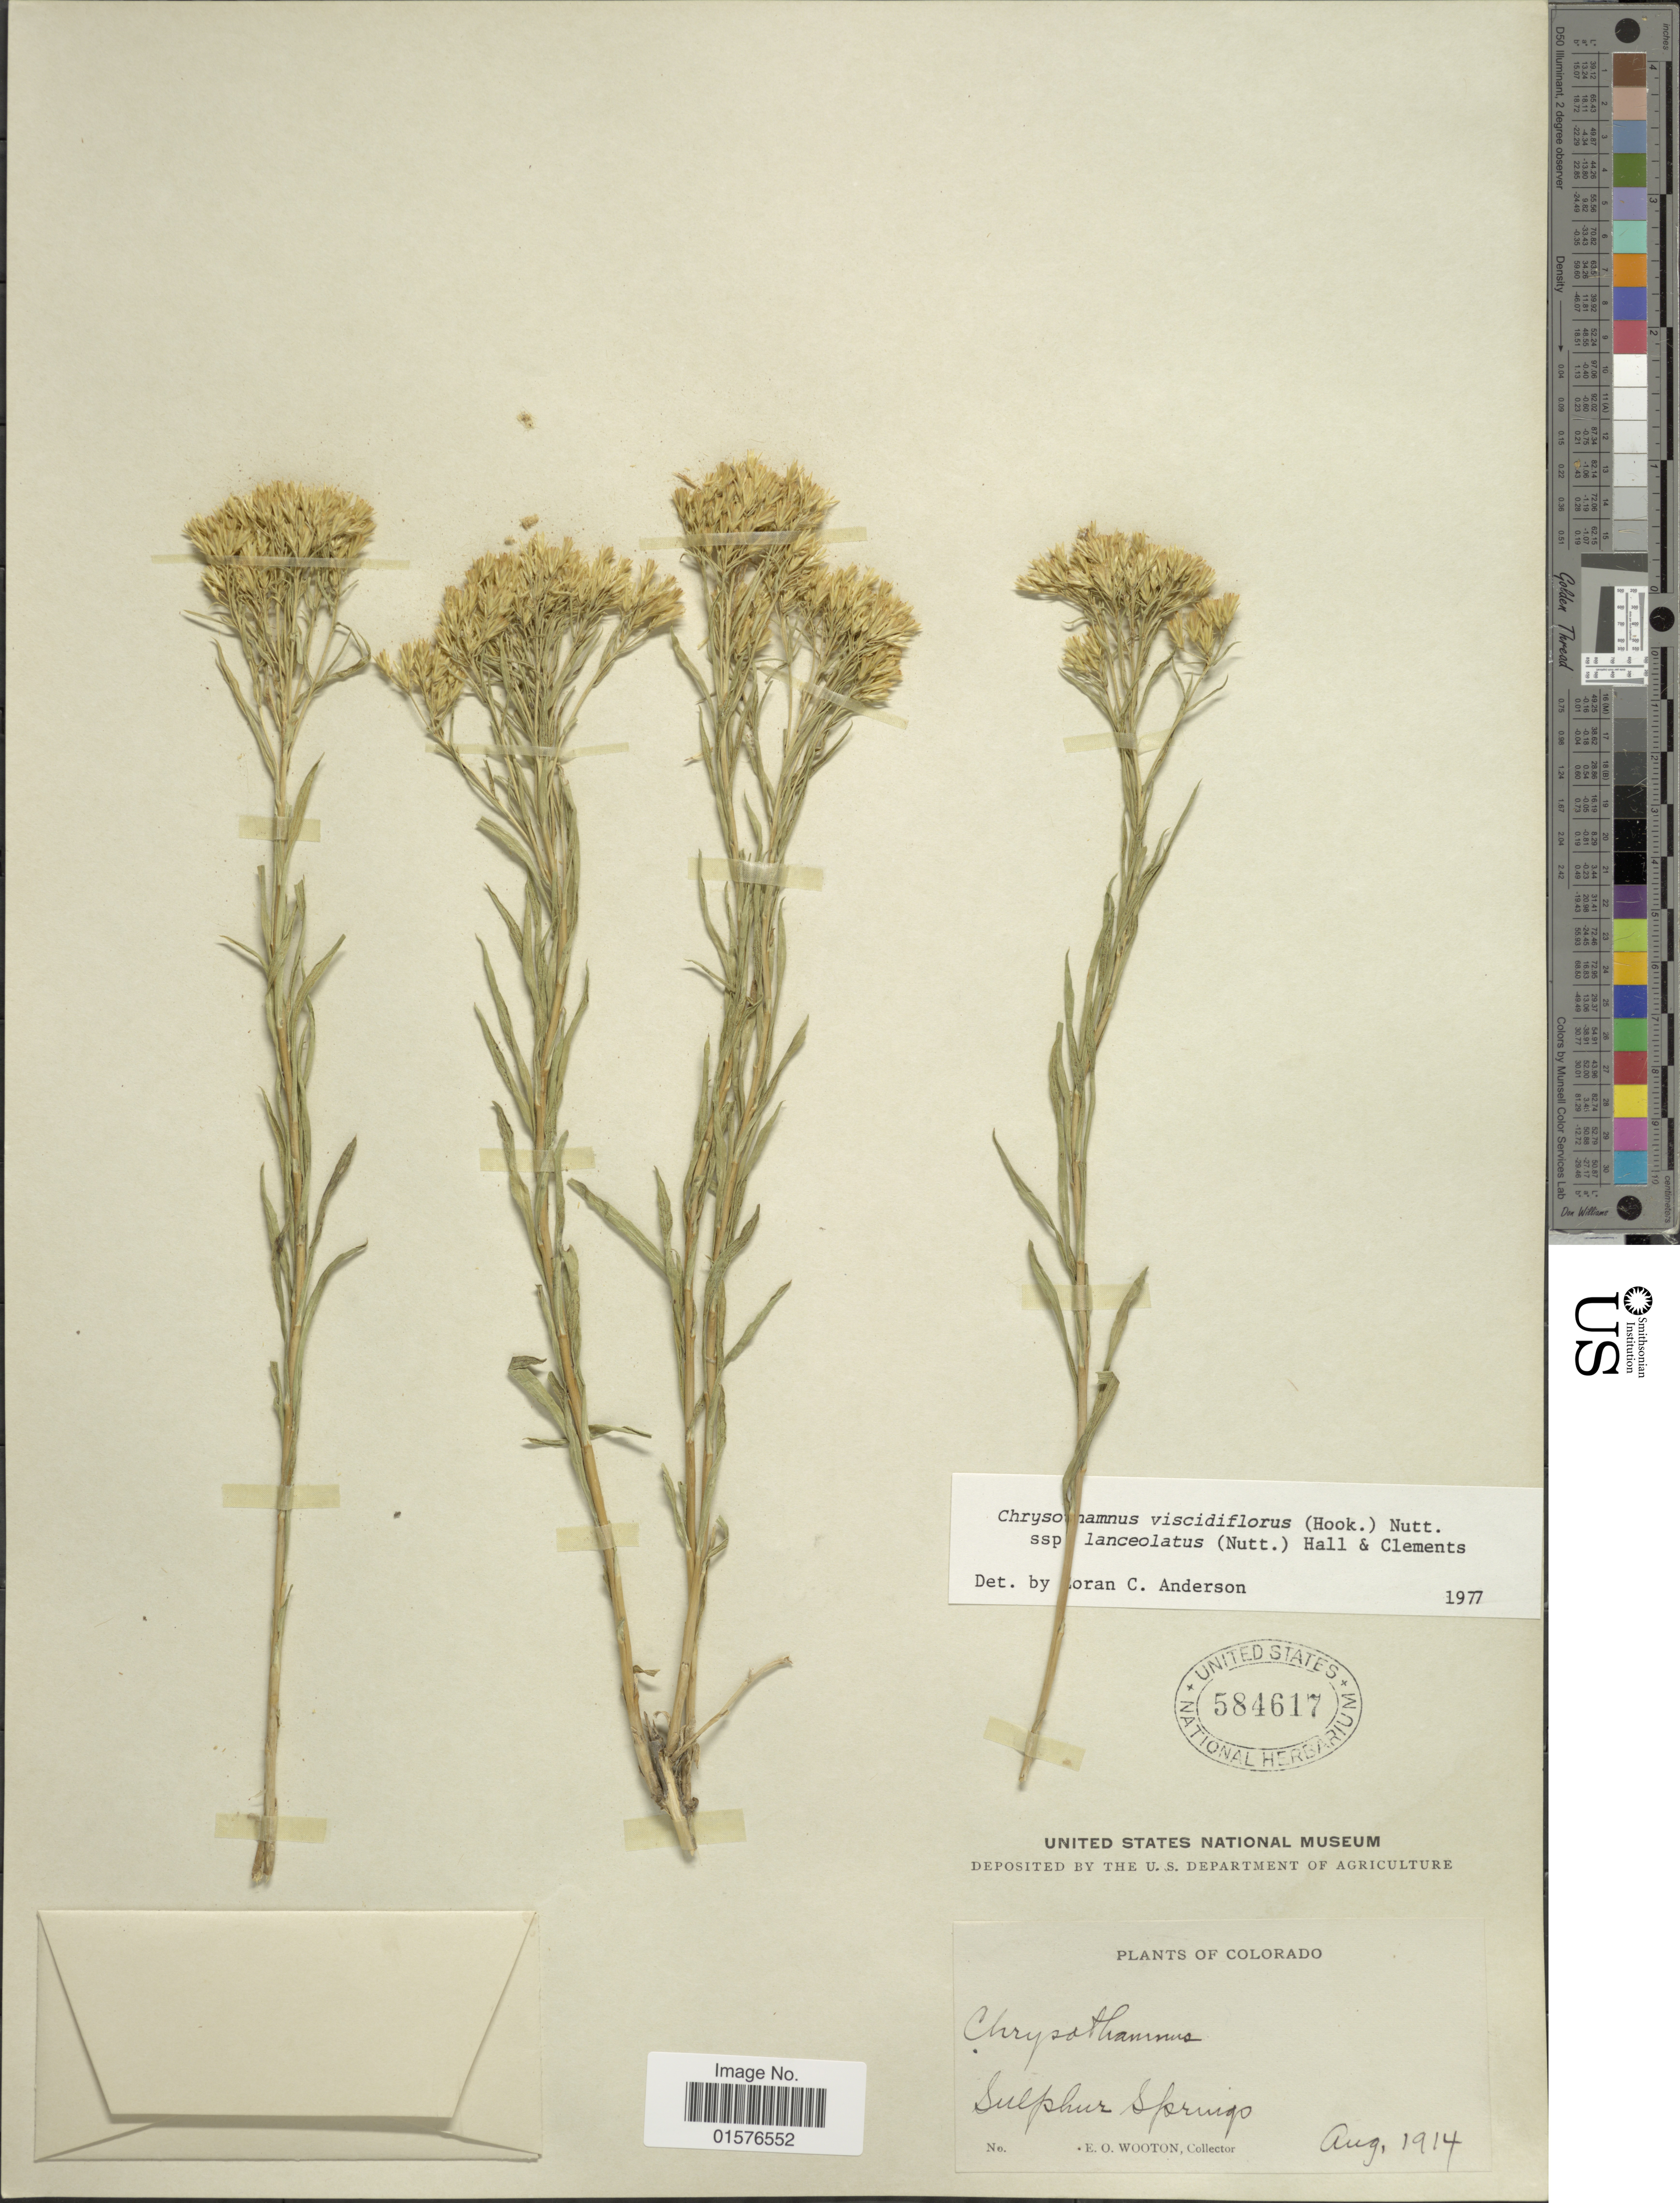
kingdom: Plantae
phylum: Tracheophyta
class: Magnoliopsida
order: Asterales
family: Asteraceae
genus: Chrysothamnus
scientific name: Chrysothamnus viscidiflorus subsp. lanceolatus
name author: (Nutt.) H.M. Hall & Clem.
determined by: Urbatsch, Lowell E., Curator (LSU), Louisiana State University (UNITED STATES)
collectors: E. O. Wooton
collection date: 1914-08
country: United States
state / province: Colorado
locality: Sulphur Springs.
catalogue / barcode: US 584617